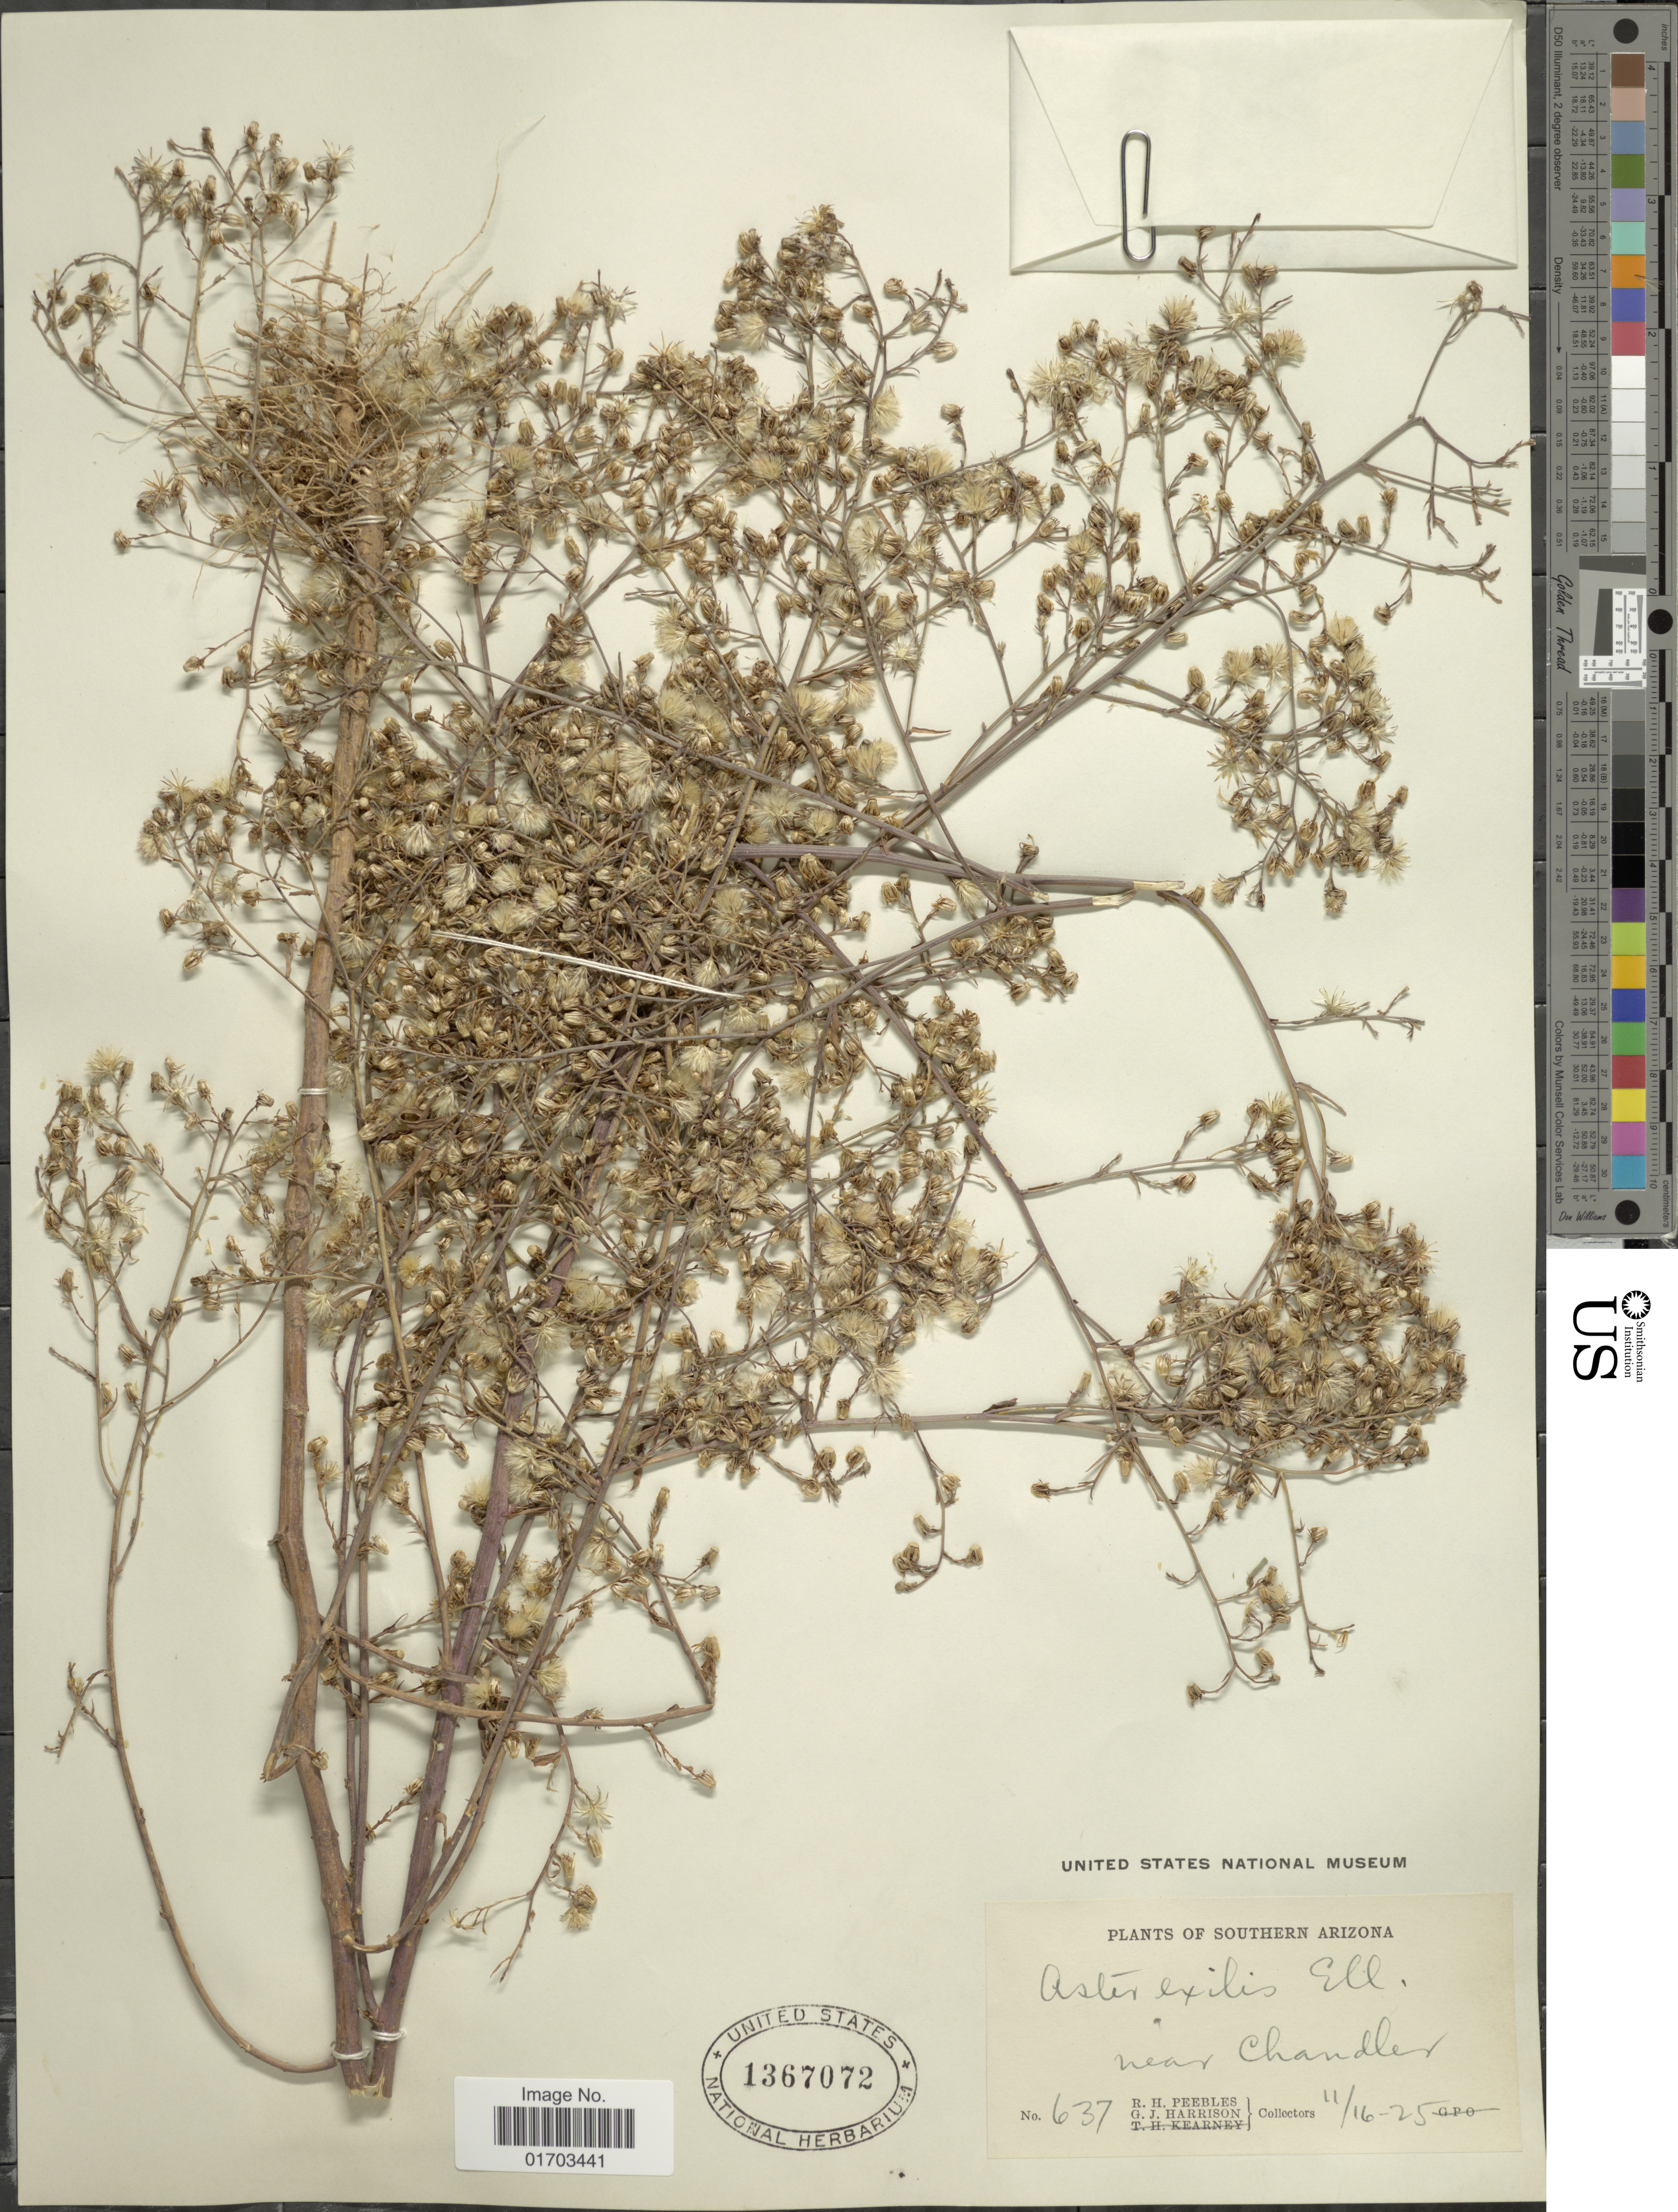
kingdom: Plantae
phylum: Tracheophyta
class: Magnoliopsida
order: Asterales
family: Asteraceae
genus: Symphyotrichum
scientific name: Symphyotrichum subulatum var. ligulatum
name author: (Shinners) S.D. Sundb.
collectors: R. H. Peebles & G. J. Harrison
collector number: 637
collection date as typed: Transcribed d/m/y: 16/11/25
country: United States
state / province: Arizona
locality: Southern Arizona, near Chandler.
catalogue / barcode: US 1367072